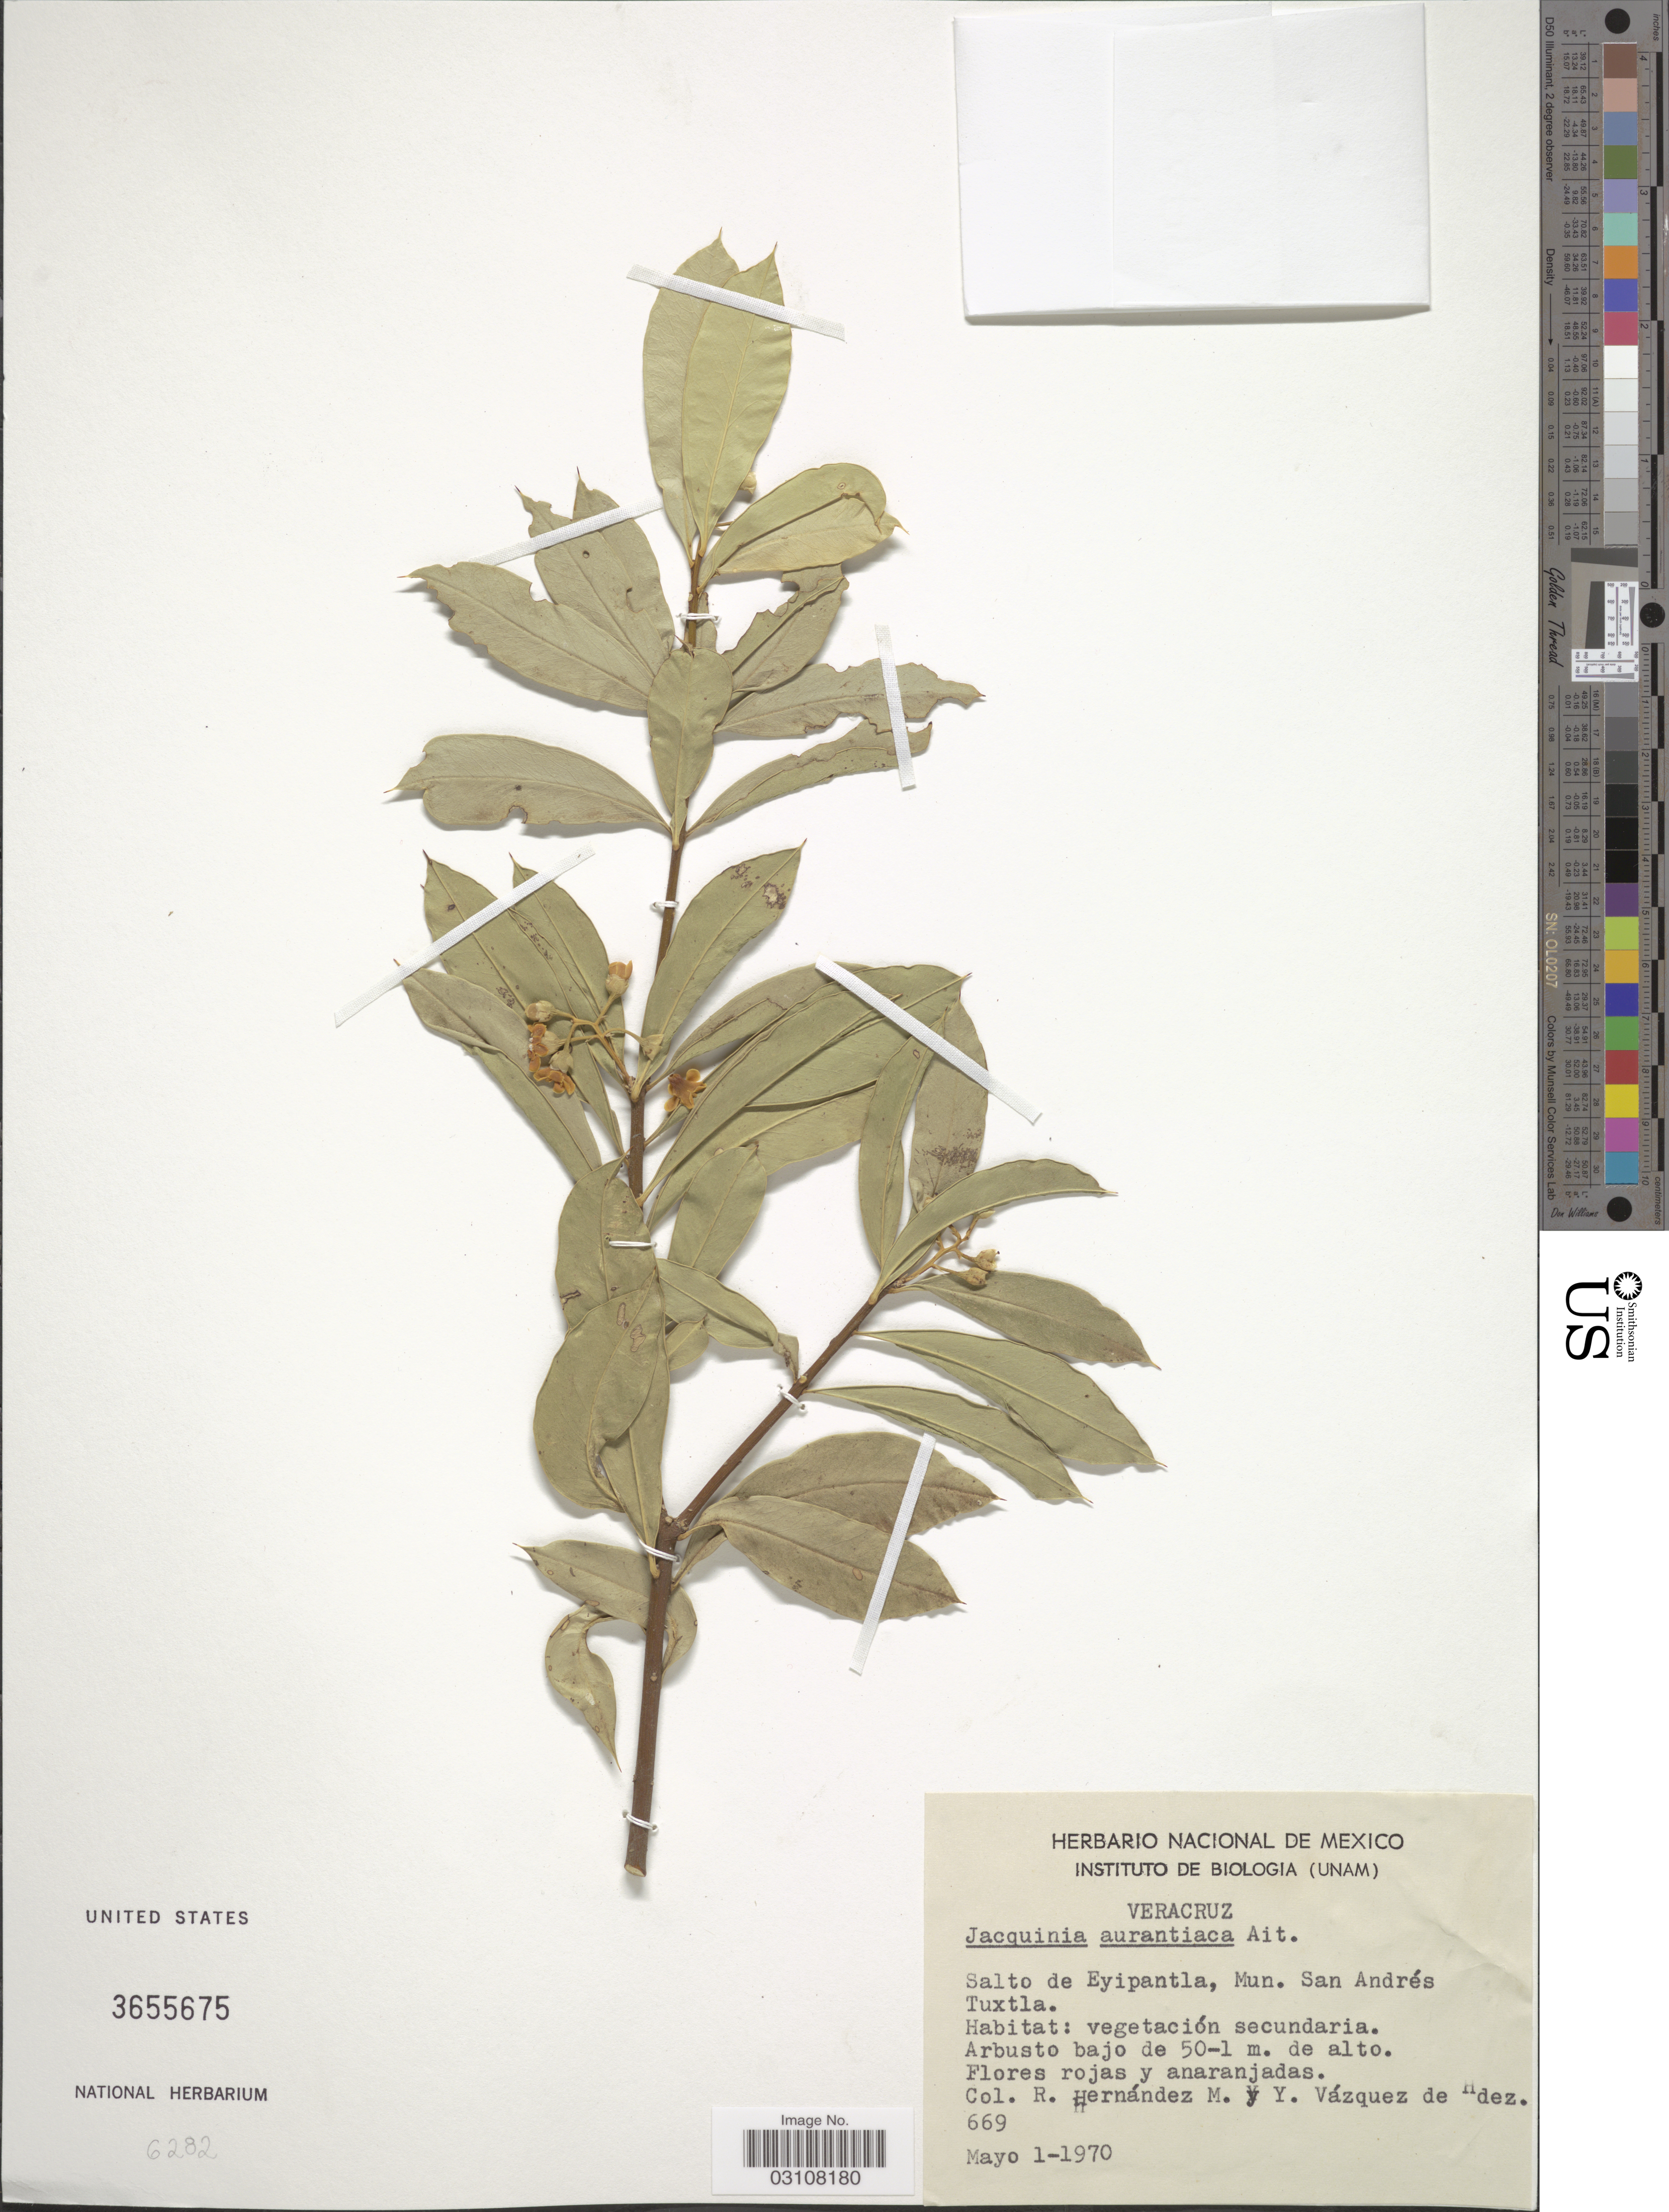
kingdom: Plantae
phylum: Tracheophyta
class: Magnoliopsida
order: Ericales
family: Primulaceae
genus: Jacquinia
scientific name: Jacquinia aurantiaca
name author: W.T. Aiton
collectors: R. Hernández M. & Y. V. De Hdez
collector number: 669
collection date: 1970-05-01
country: Mexico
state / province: Veracruz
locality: Veracruz, Salto de Eyipantla, Mun. San Andrés Tuxtla.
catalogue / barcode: US 3655675